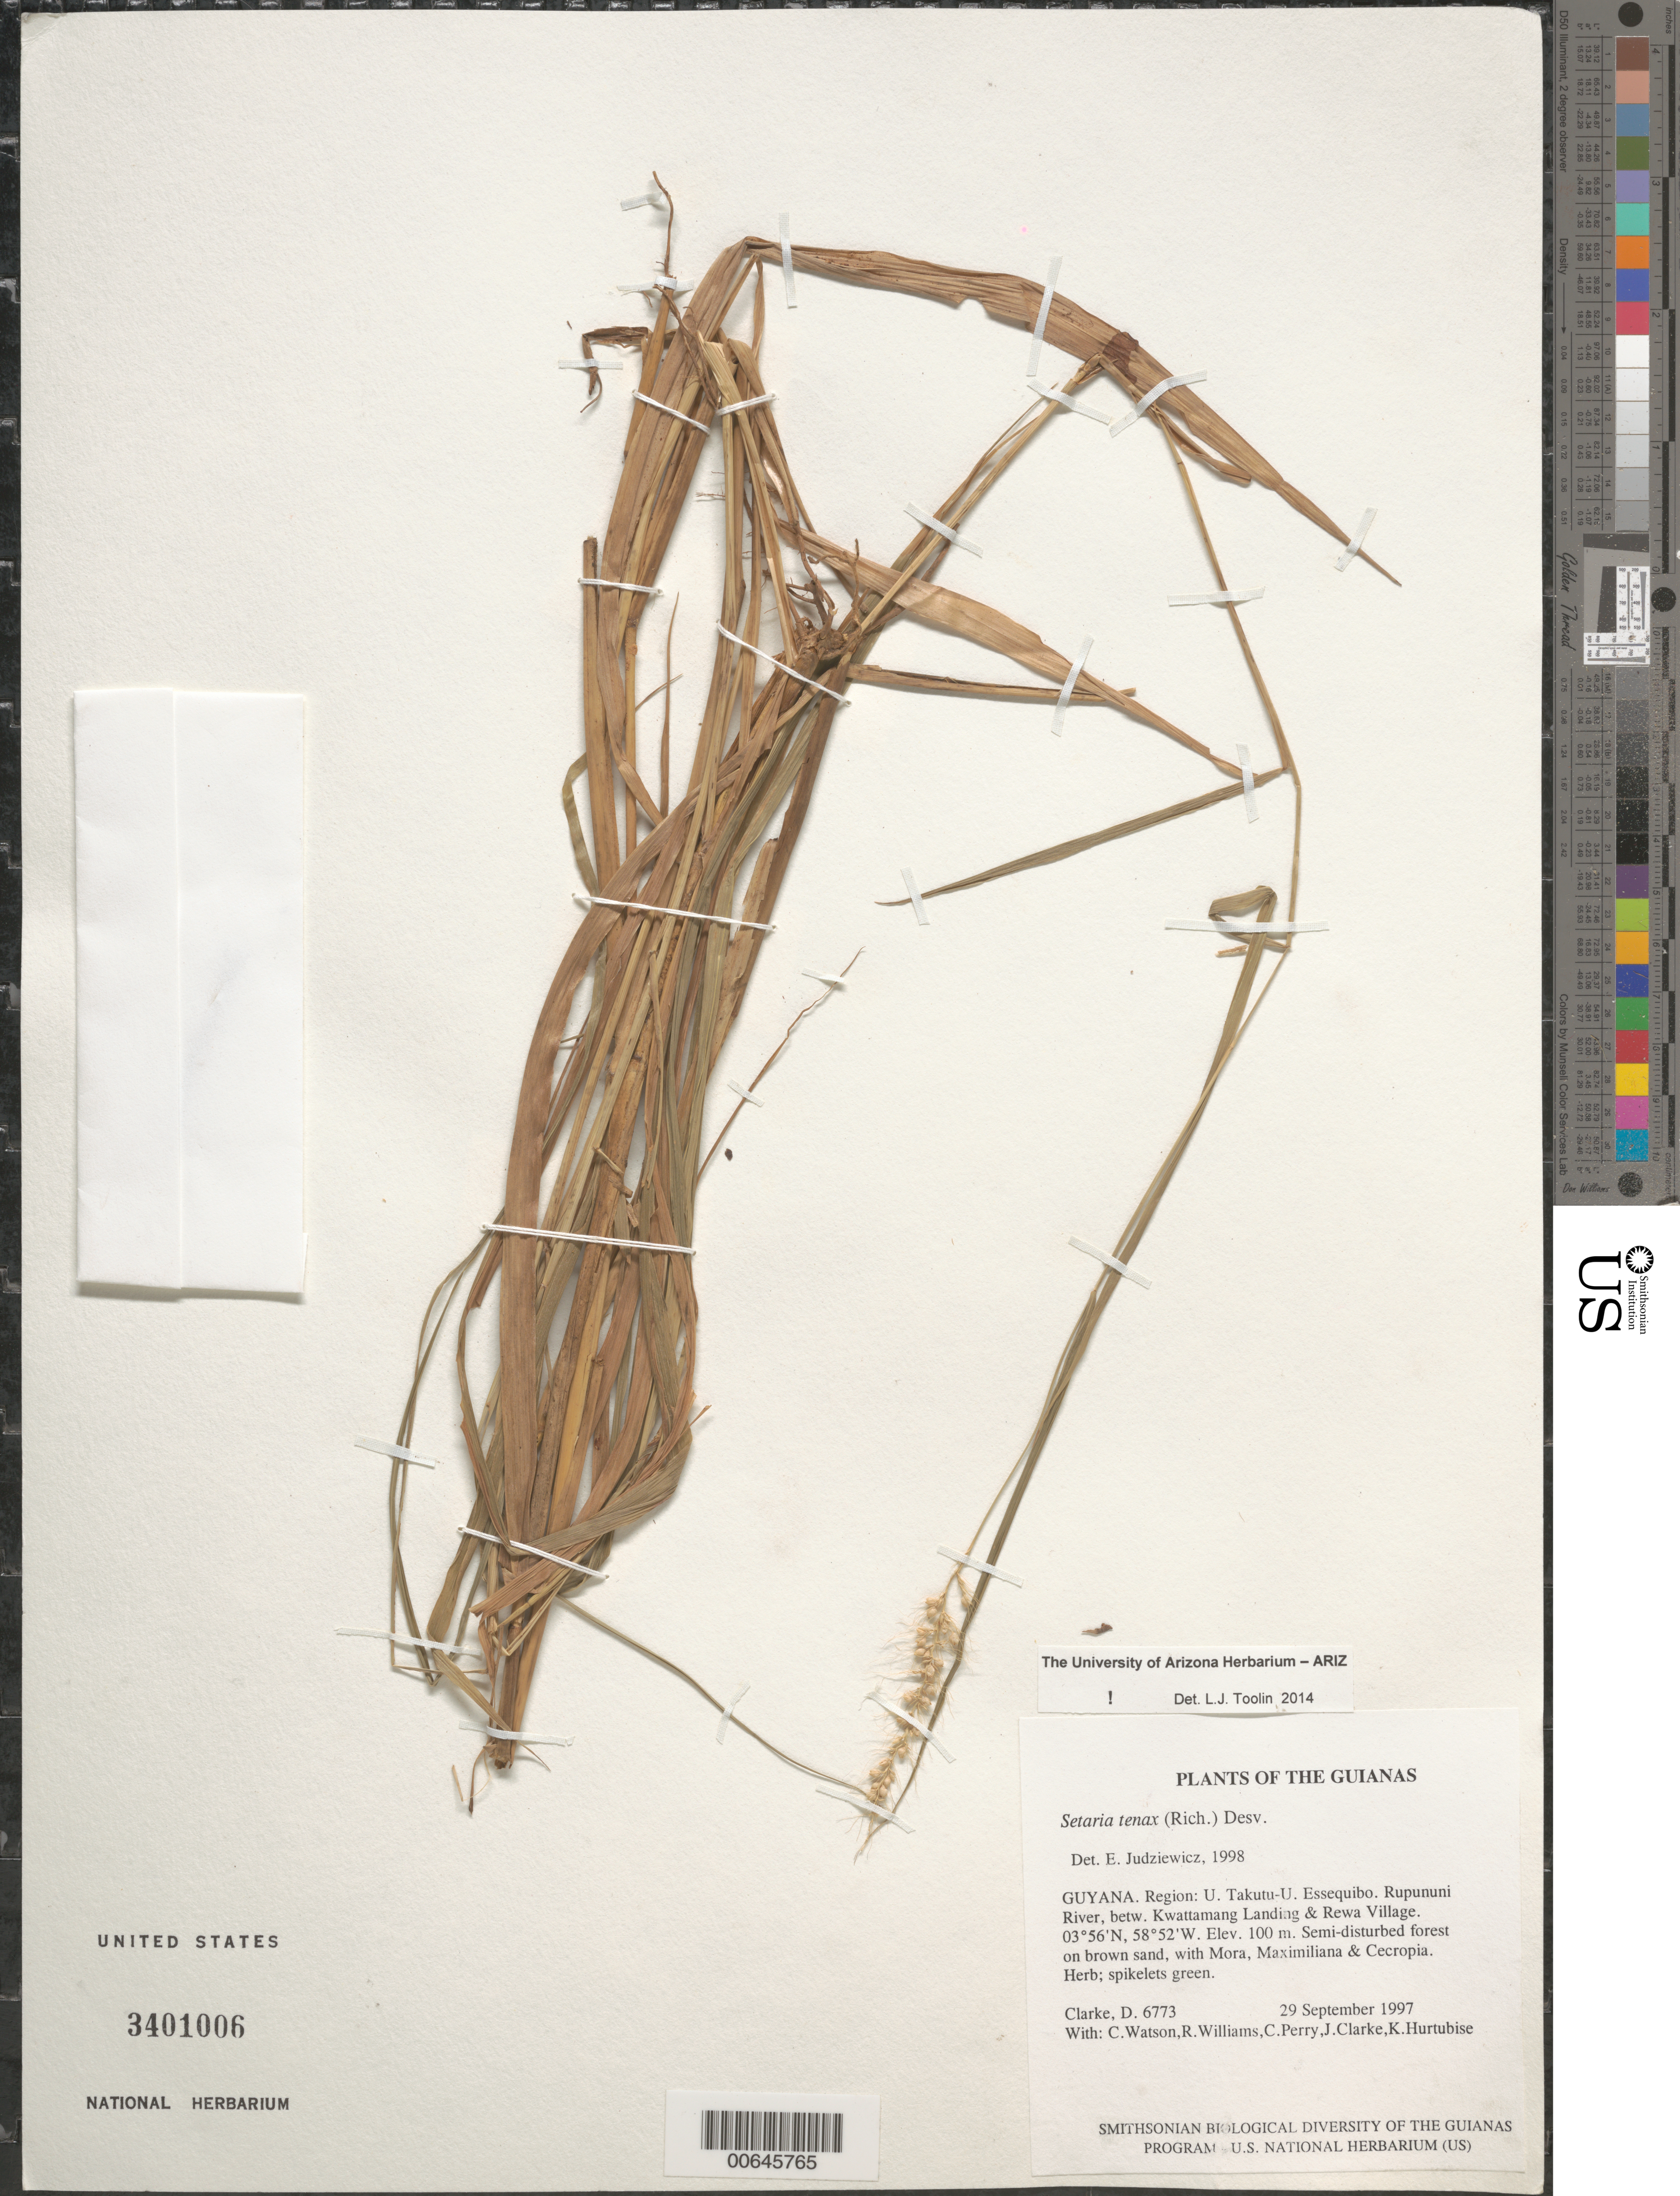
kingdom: Plantae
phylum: Tracheophyta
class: Liliopsida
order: Poales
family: Poaceae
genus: Setaria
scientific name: Setaria tenax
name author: (Rich.) Desv.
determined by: Toolin, L. J.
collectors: H. D. Clarke, C. Watson, R. Williams, C. Perry, J. Clarke & K. Hurtubise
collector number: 6773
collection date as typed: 29 September 1997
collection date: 1997-09-29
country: Guyana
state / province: U. Takutu-U. Essequibo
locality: Rupununi River, betw. Kwattamang Landing & Rewa Village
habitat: Semi-disturbed forest on brown sand, with Mora, Maximiliana & Cecropia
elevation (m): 100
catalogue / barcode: US 3401006